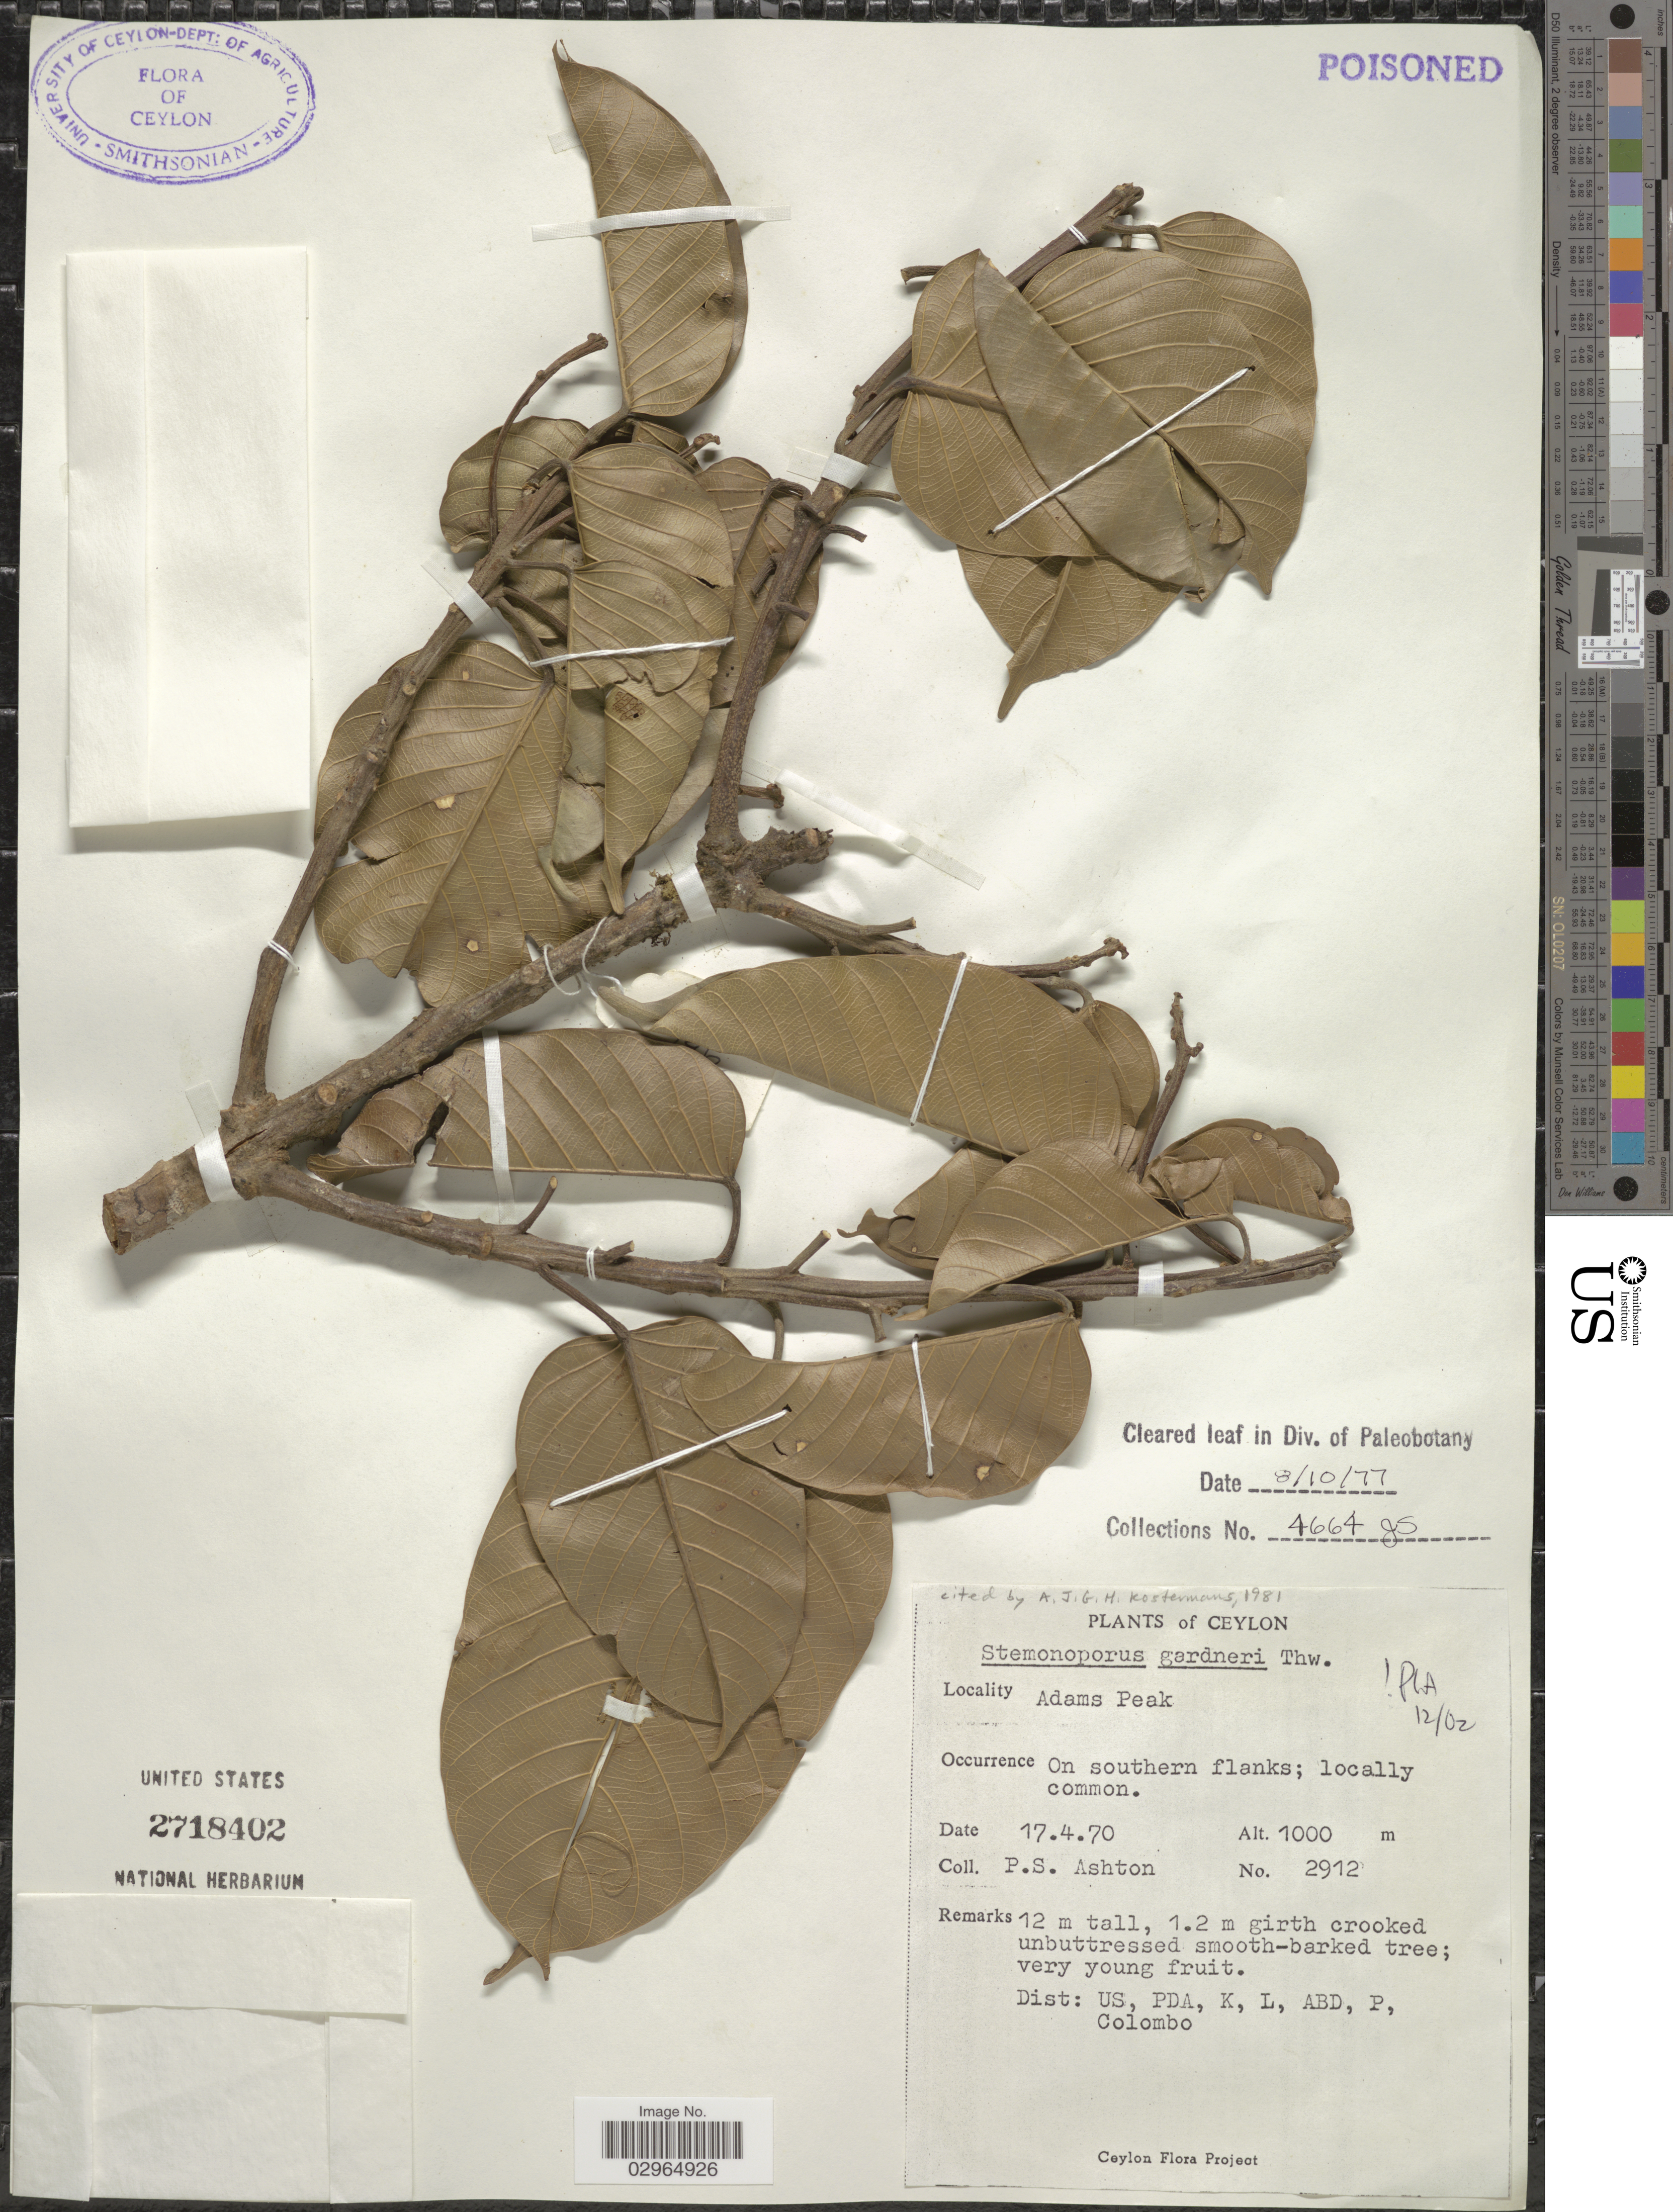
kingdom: Plantae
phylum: Tracheophyta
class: Magnoliopsida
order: Malvales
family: Dipterocarpaceae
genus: Stemonoporus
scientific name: Stemonoporus gardneri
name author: Thwaites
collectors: P. S. Ashton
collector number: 2912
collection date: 1970-04-17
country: Sri Lanka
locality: Ceylon. Adams Peak. On southern flanks.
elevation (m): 1000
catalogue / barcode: US 2718402